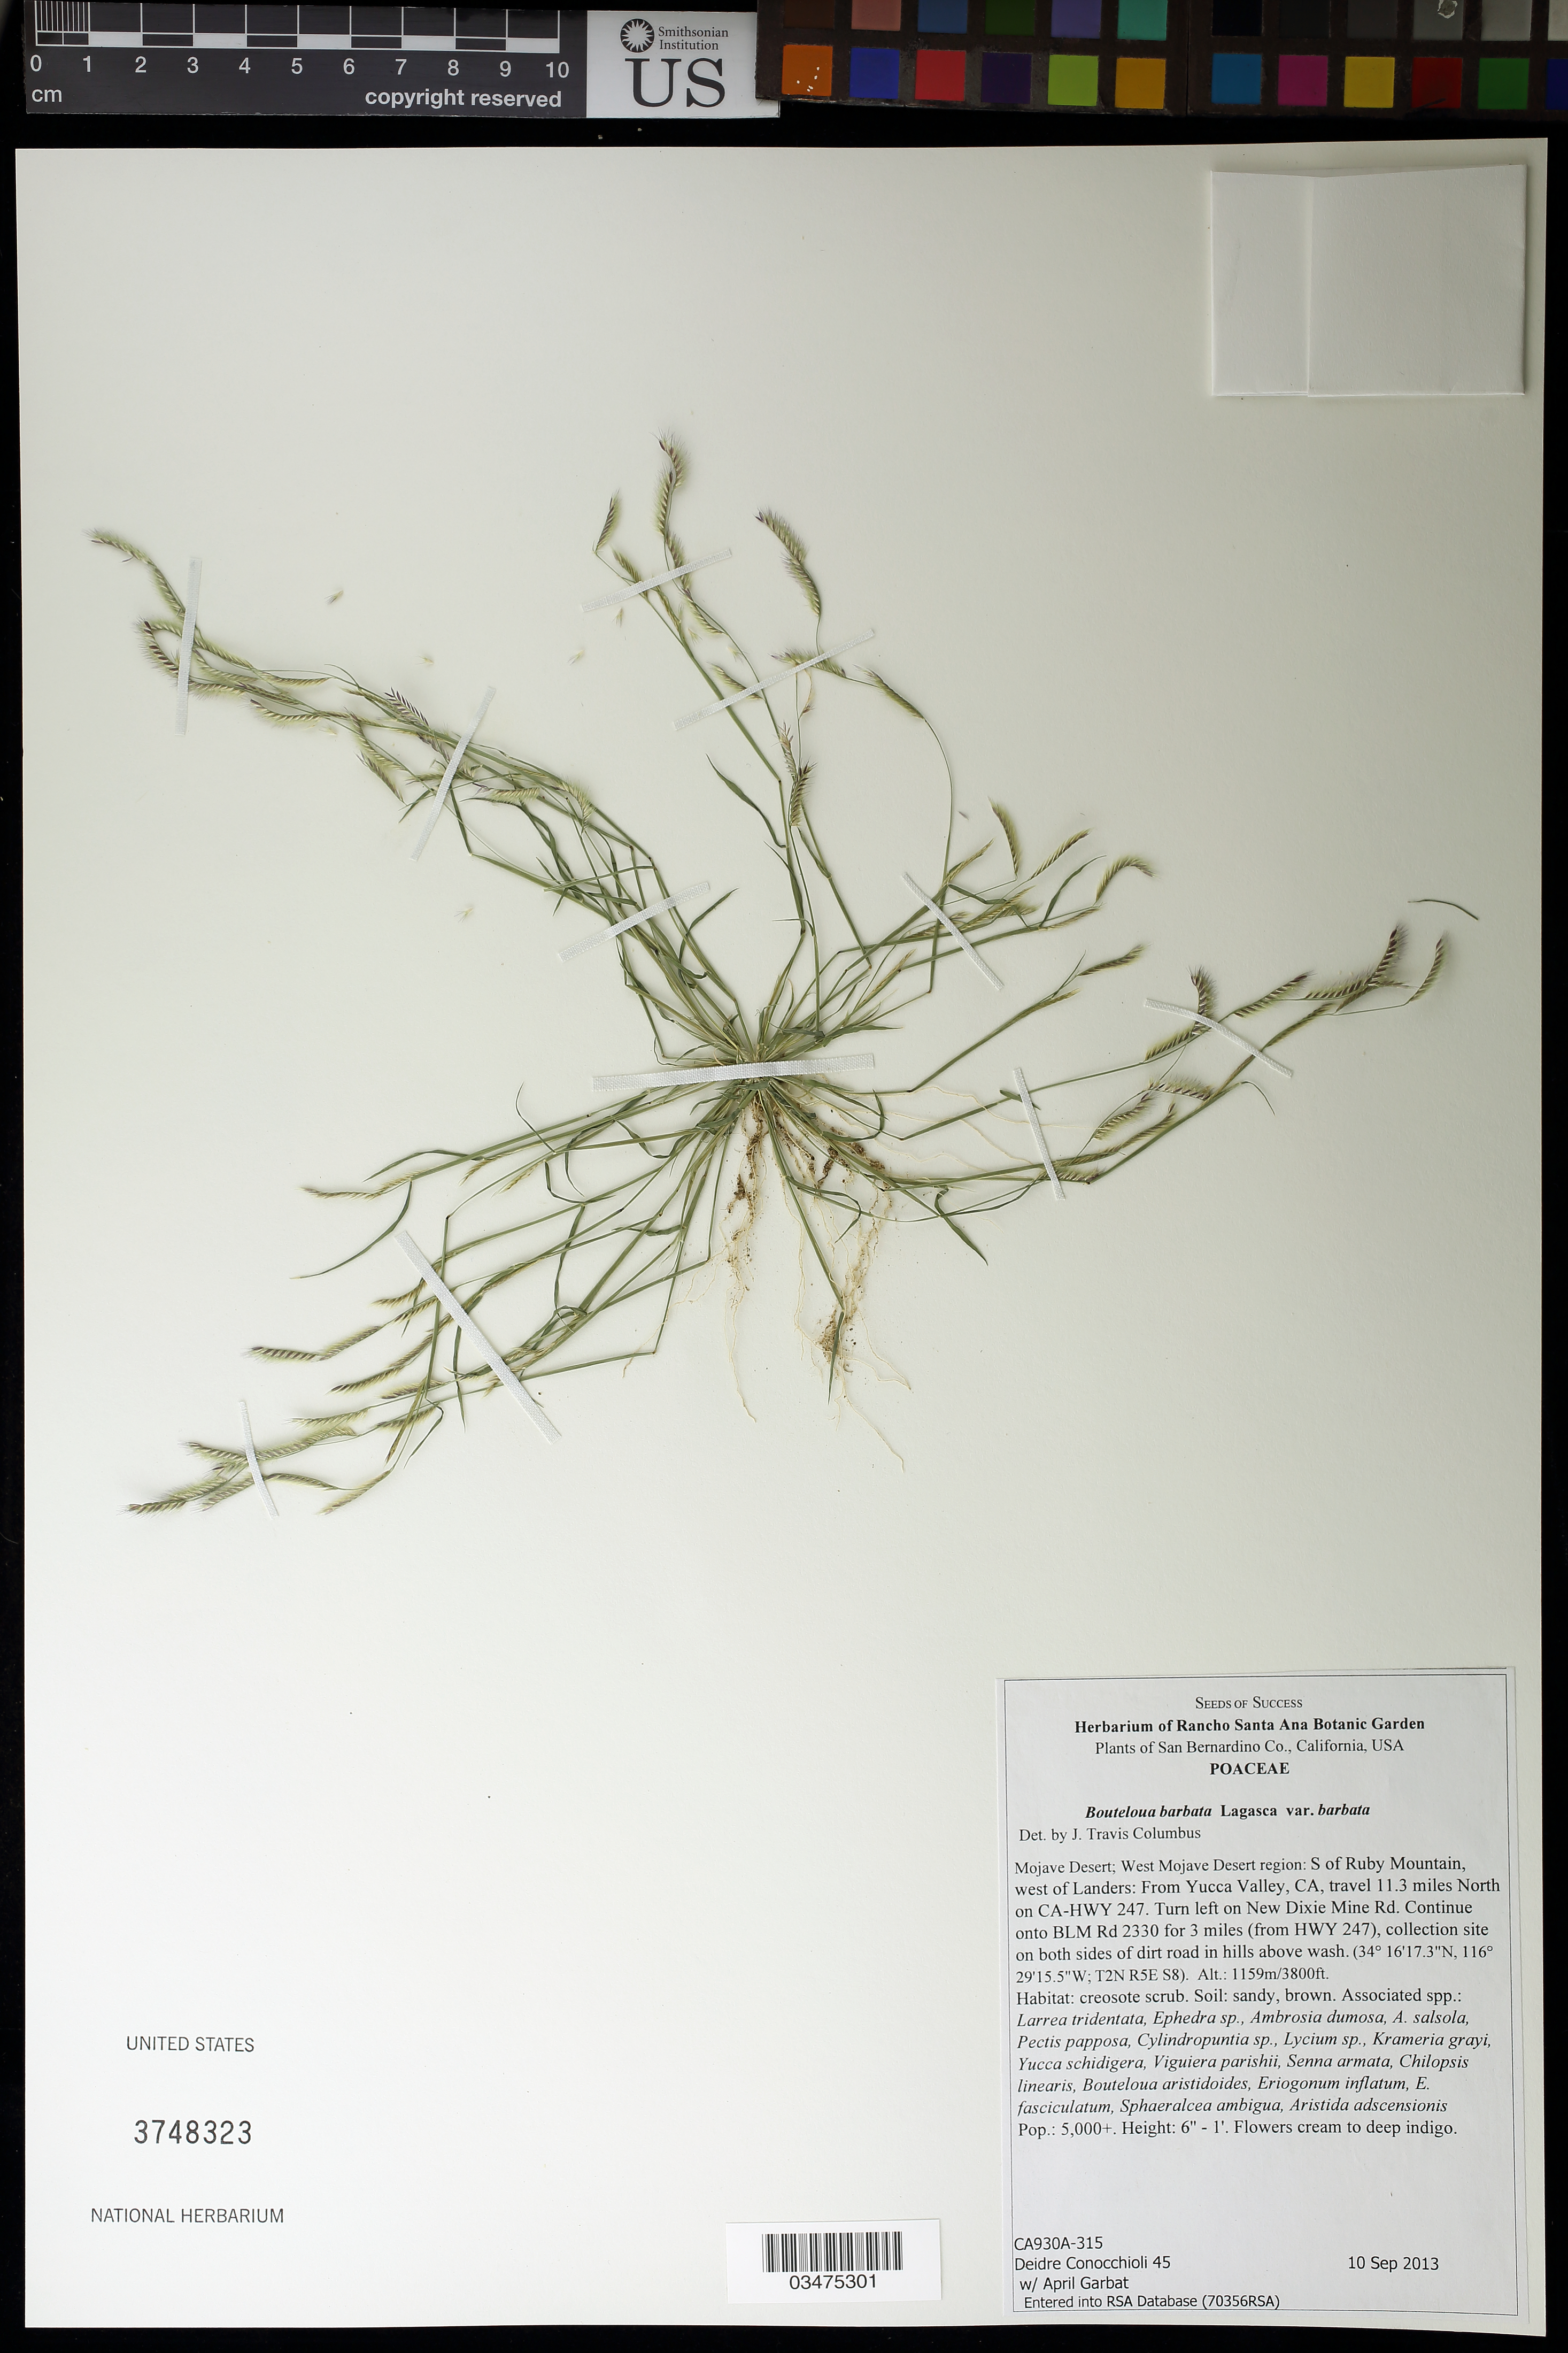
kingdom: Plantae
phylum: Tracheophyta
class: Liliopsida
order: Poales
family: Poaceae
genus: Bouteloua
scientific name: Bouteloua barbata var. barbata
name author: Lagger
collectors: D. Conocchioli & A. Garbat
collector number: CA930A-315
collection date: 2013-09-10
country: United States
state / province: California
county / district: San Bernardino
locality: West Mojave Desert region: S of Ruby Mtn., W of Landers. From Yucca Valley 11.3 mi. N on CA-Hwy 247, turl left on New Dixie Mine Rd. for 3 mi. onto BLM Rd 2330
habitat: Creosote scrub. Soil: sandy, brown.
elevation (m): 1159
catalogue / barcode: US 3748323